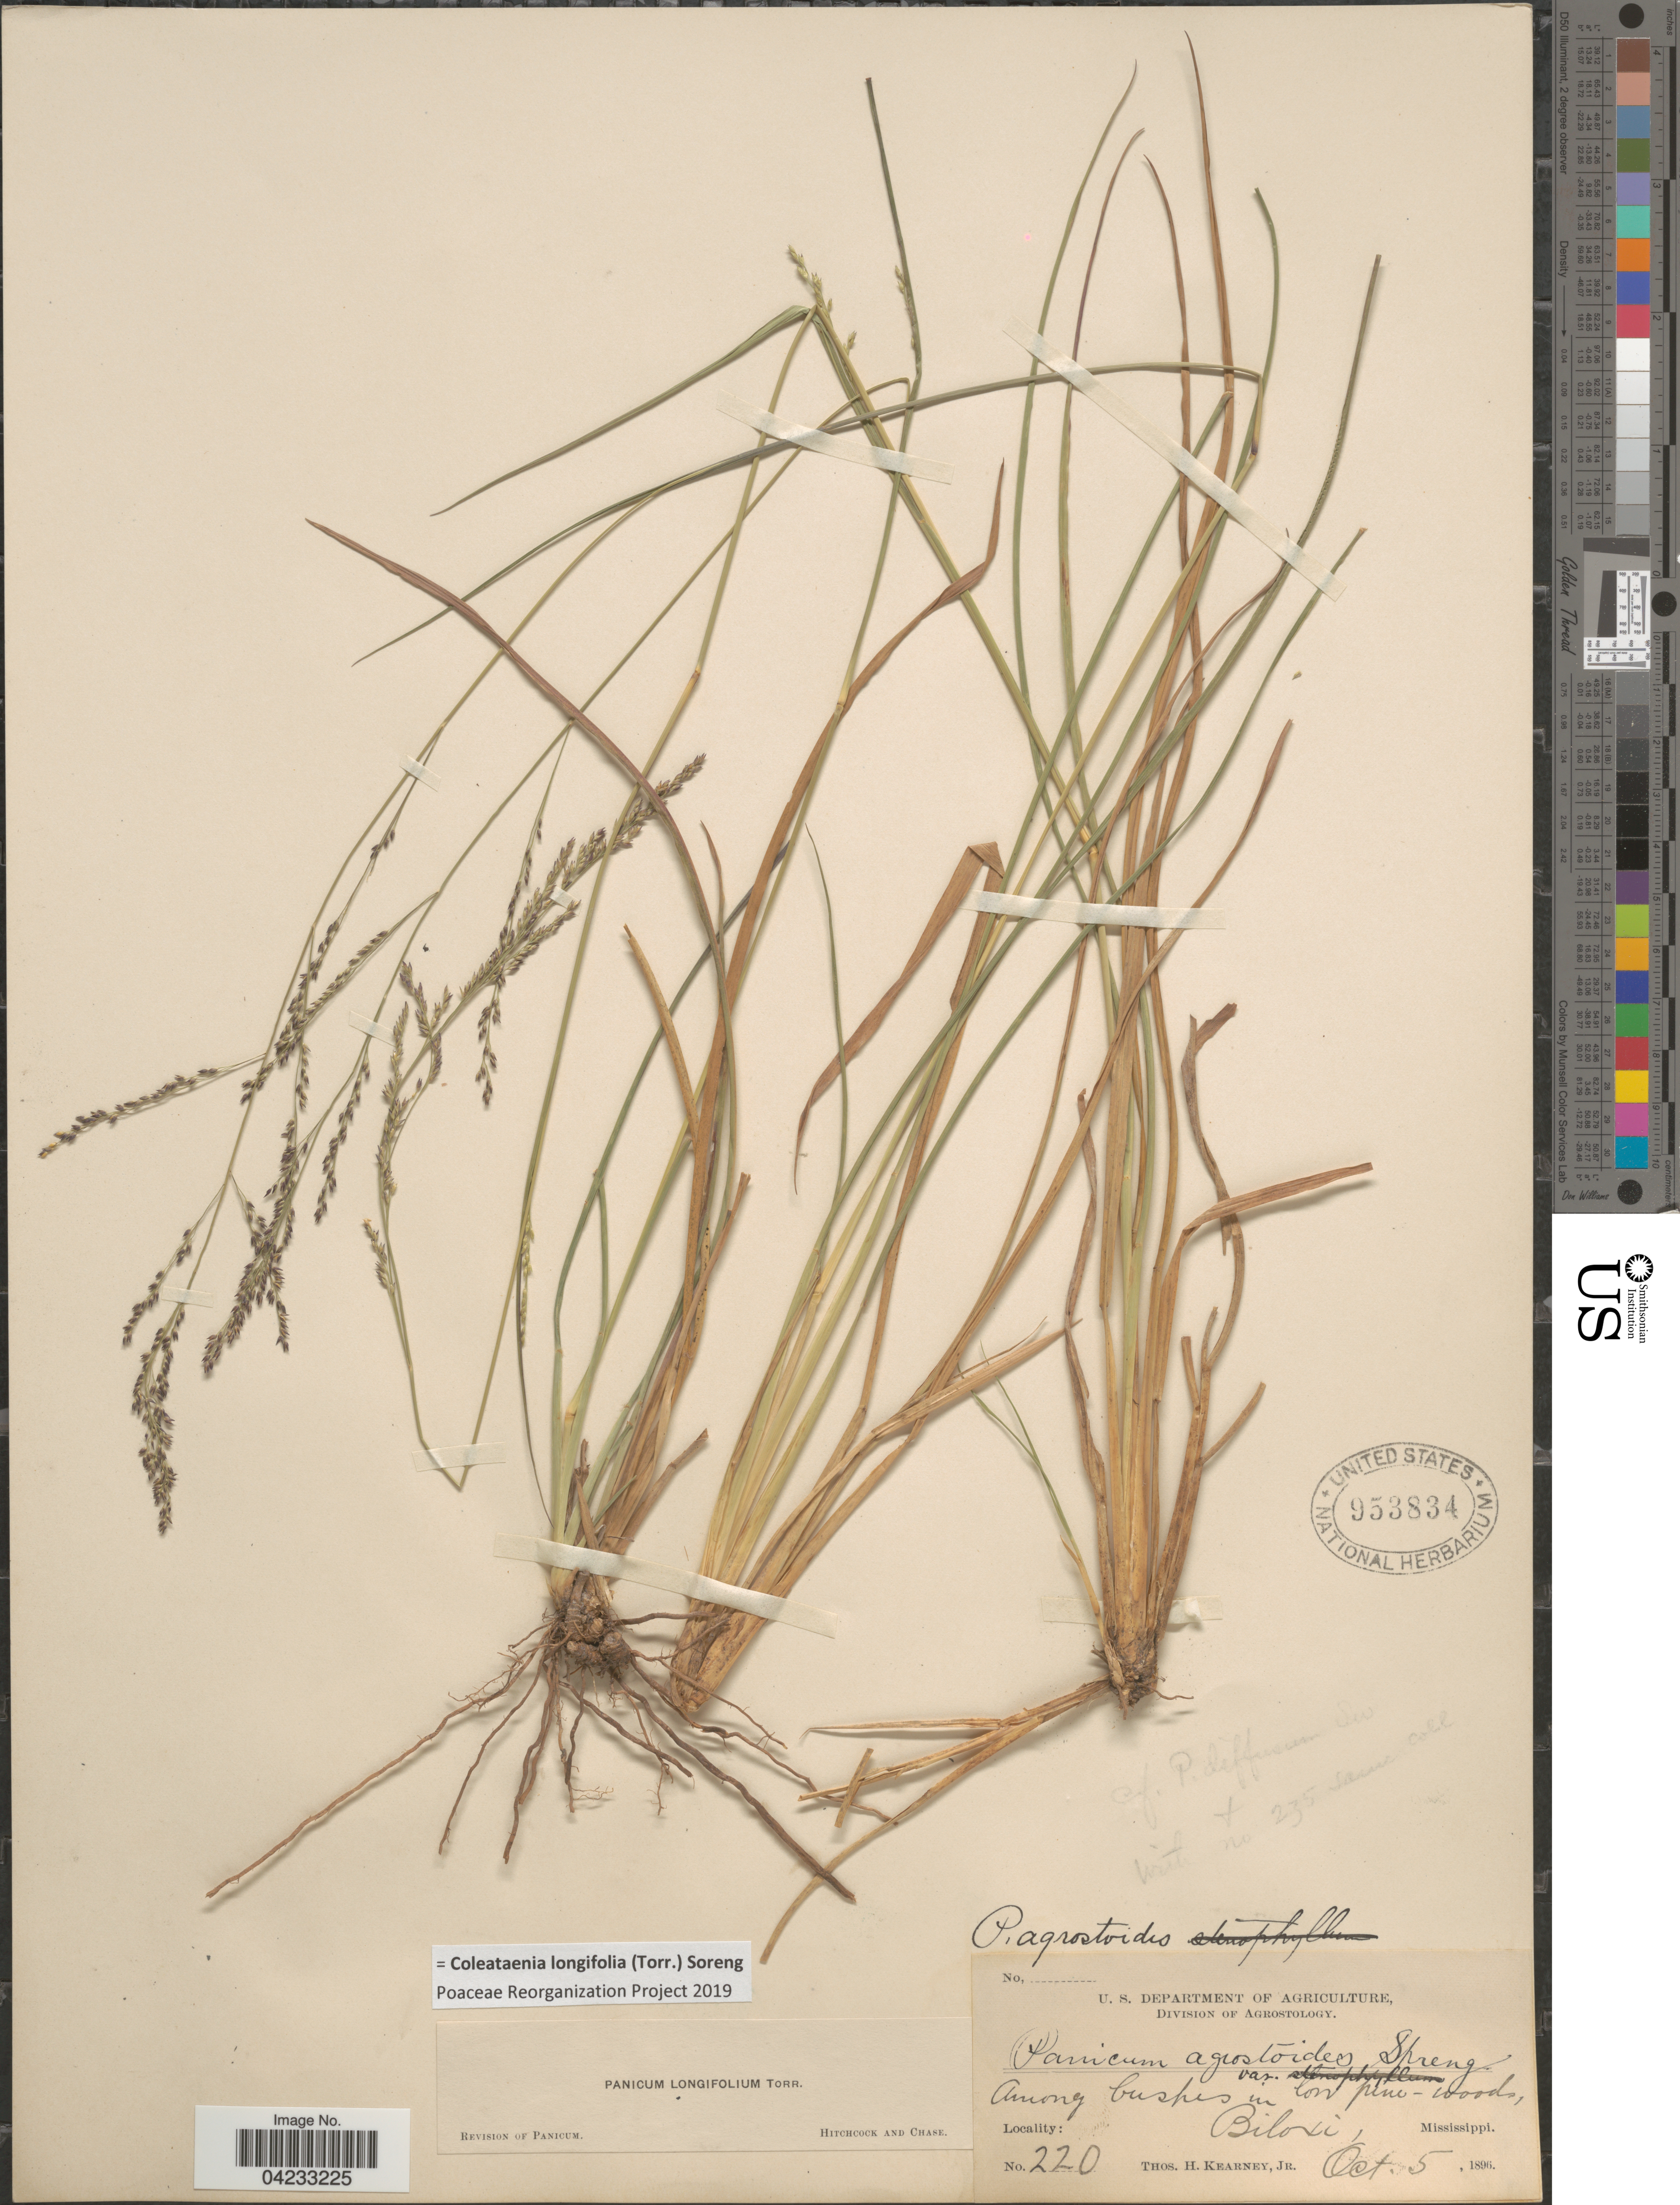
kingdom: Plantae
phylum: Tracheophyta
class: Liliopsida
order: Poales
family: Poaceae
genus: Coleataenia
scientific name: Coleataenia longifolia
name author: (Torr.) Soreng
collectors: T. H. Kearney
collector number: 220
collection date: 1896-10-05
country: United States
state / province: Mississippi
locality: Among bushes in low pine-woods, Biloxi.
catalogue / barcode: US 953834